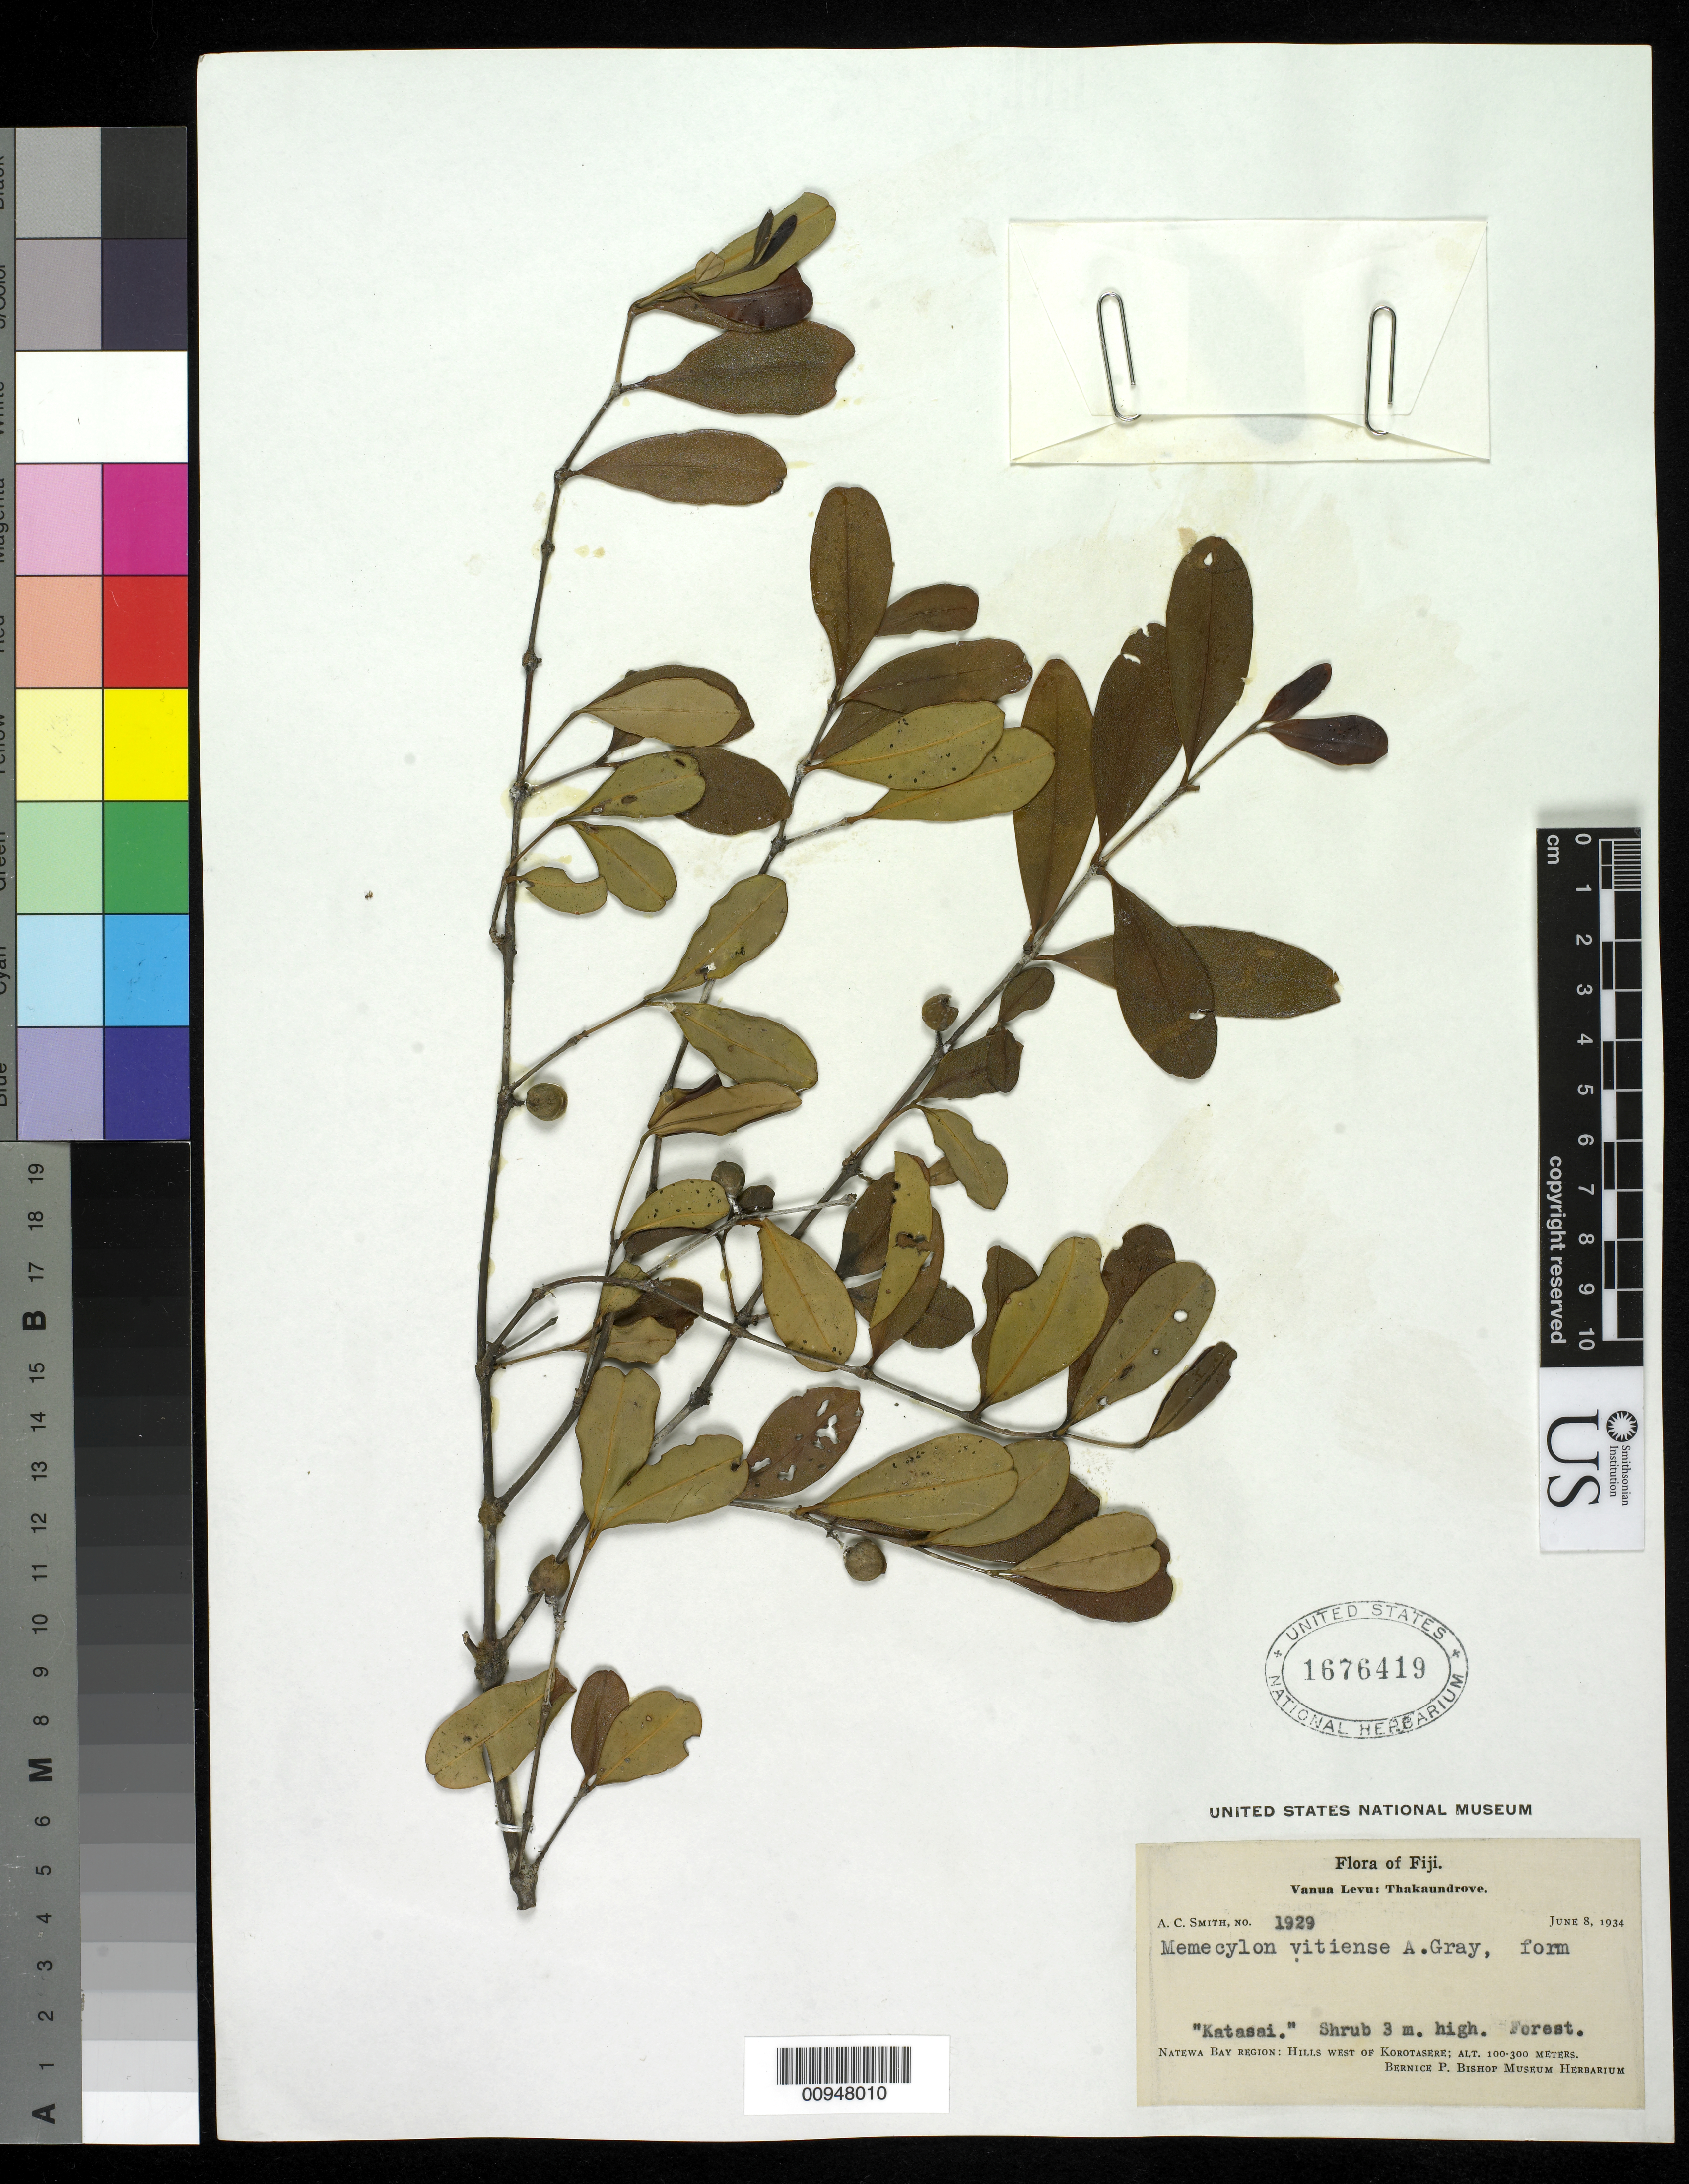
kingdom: Plantae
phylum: Tracheophyta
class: Magnoliopsida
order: Myrtales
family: Melastomataceae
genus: Memecylon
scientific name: Memecylon vitiense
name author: A. Gray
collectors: C. A. Smith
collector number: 1929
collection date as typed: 08 Jun 1934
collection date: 1934-06-08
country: Fiji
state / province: Northern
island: Vanua Levu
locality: Natewa Bay: Hills W. of Korotasere.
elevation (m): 100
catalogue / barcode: US 1676419